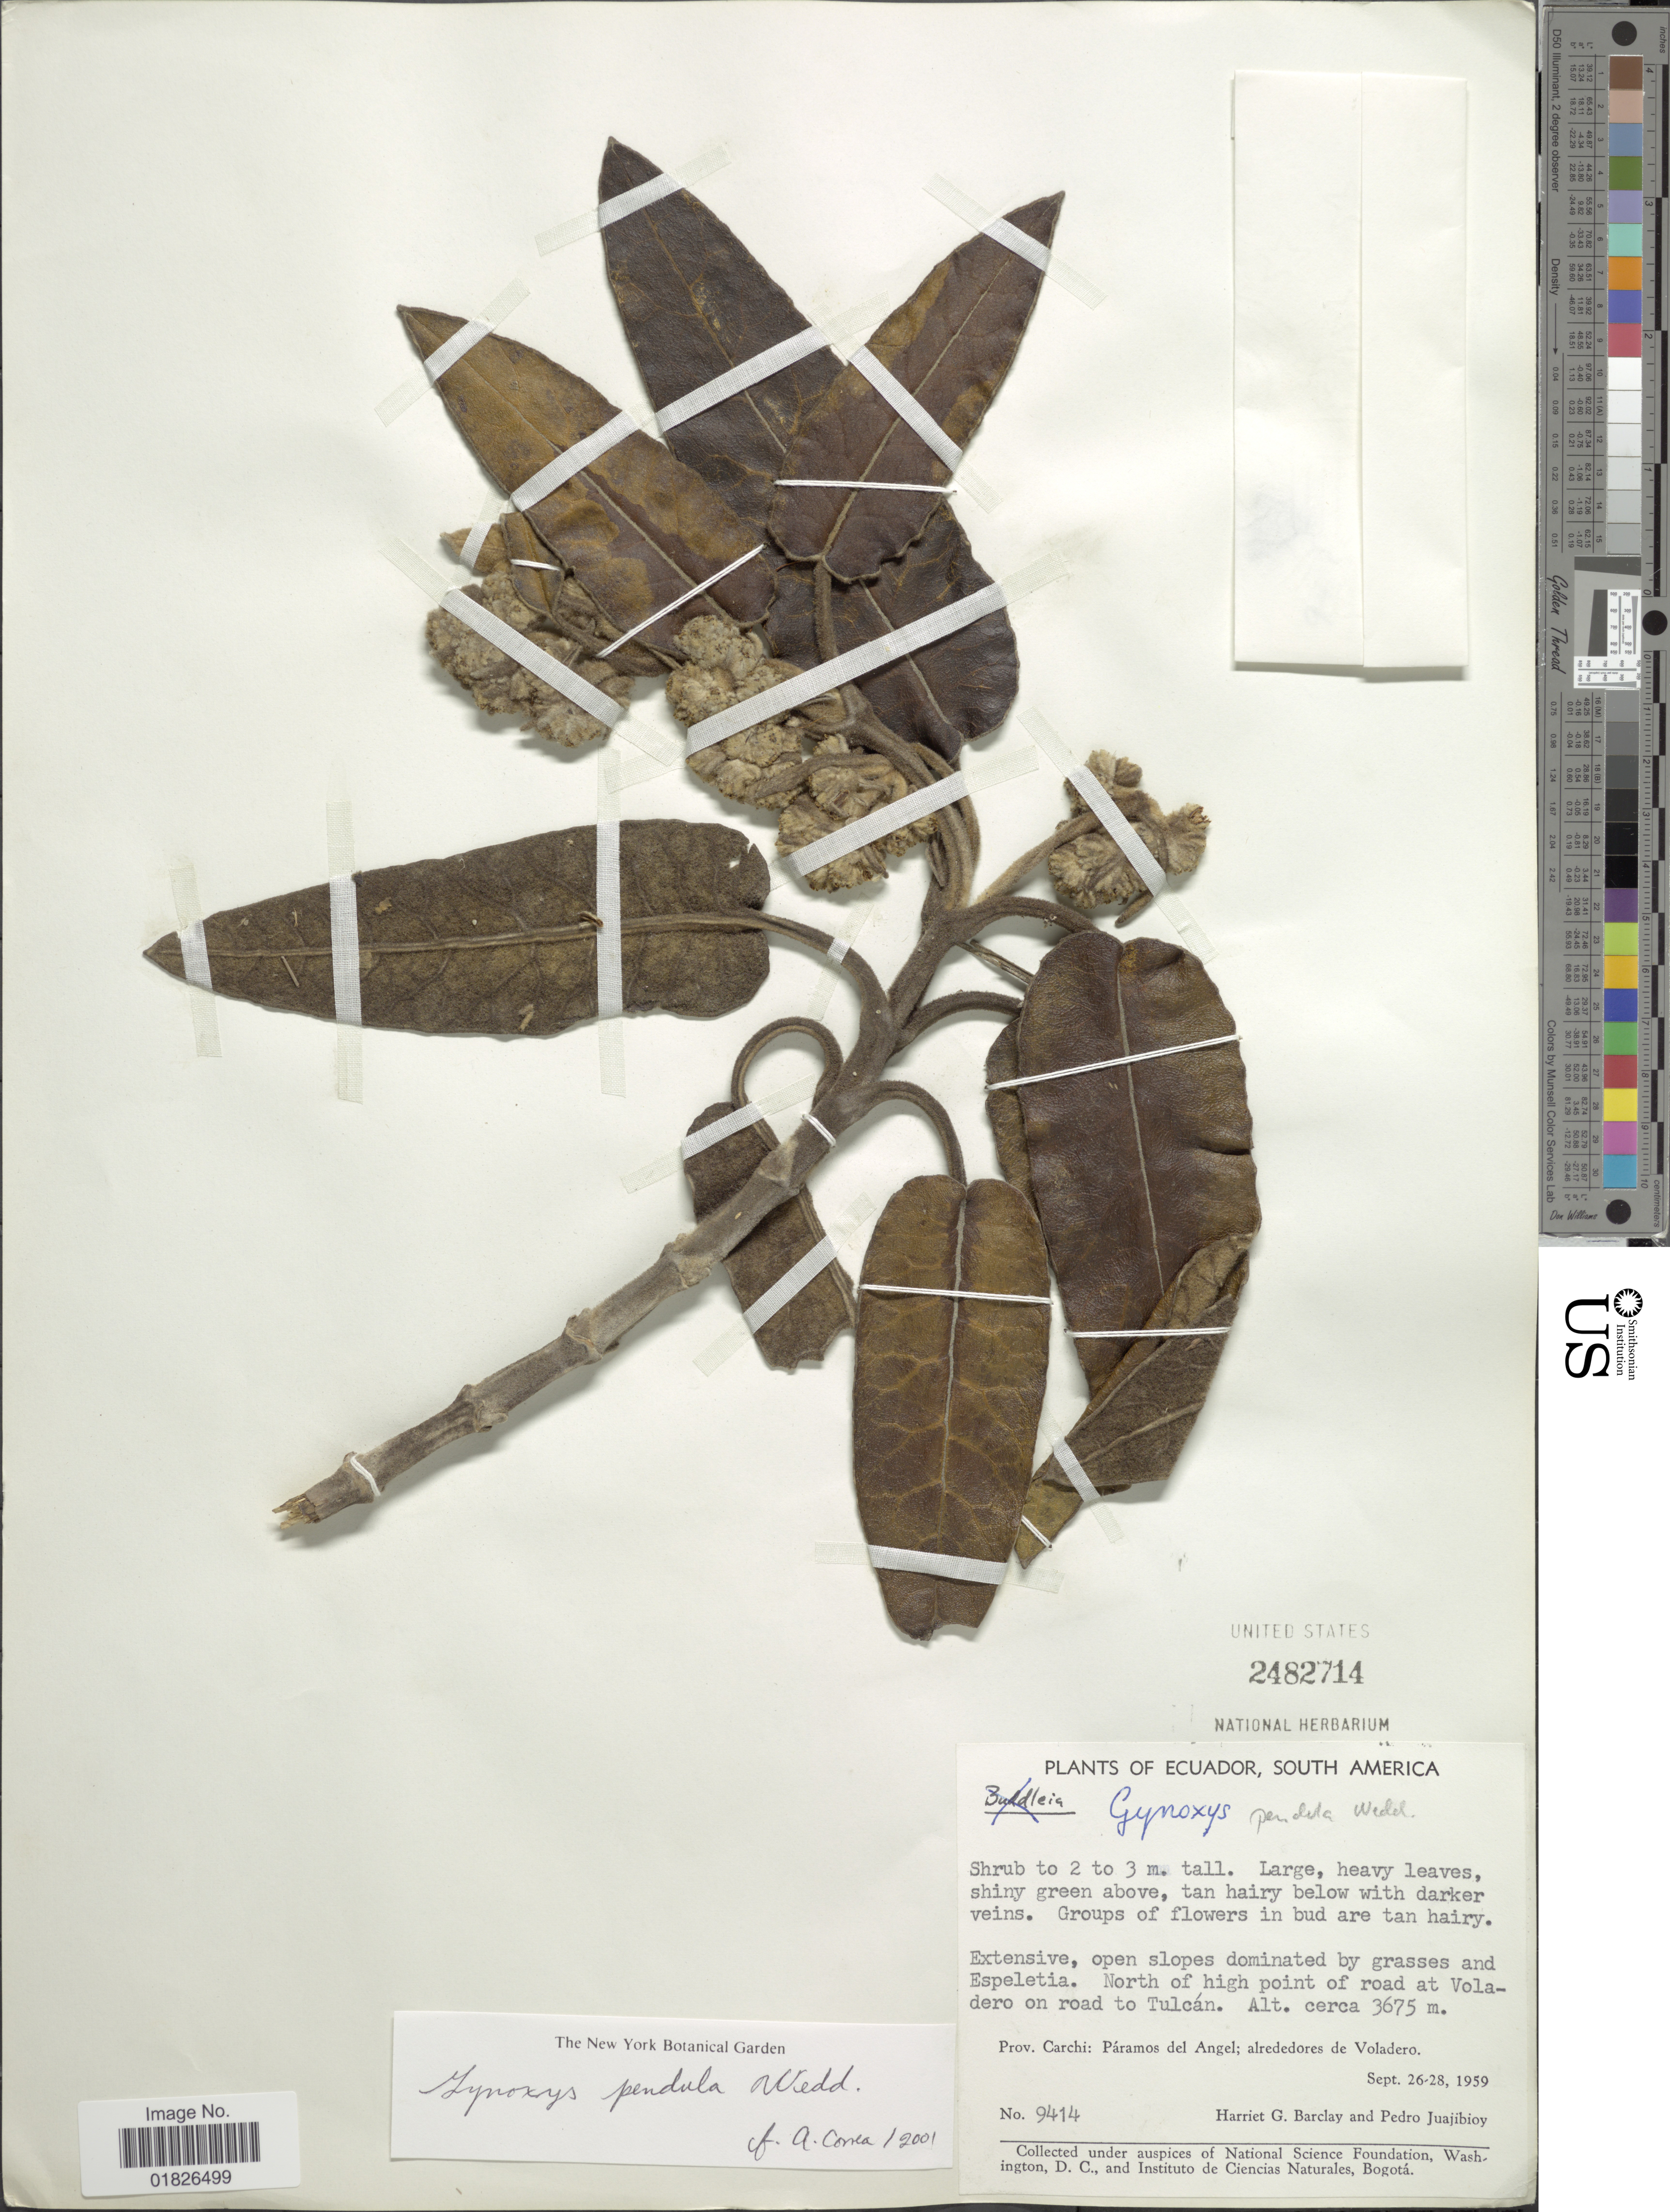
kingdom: Plantae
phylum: Tracheophyta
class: Magnoliopsida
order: Asterales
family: Asteraceae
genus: Gynoxys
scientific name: Gynoxys pendula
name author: Sch. Bip. ex Wedd.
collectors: H. G. Barclay & P. Juajibioy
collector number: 9414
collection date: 1959-09-26/1959-09-28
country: Ecuador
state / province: Carchi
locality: South America, north of high point of road at Voladero on road to Tulcan, Paramos del Angel, alrededores de Voladero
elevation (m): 3675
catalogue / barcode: US 2482714